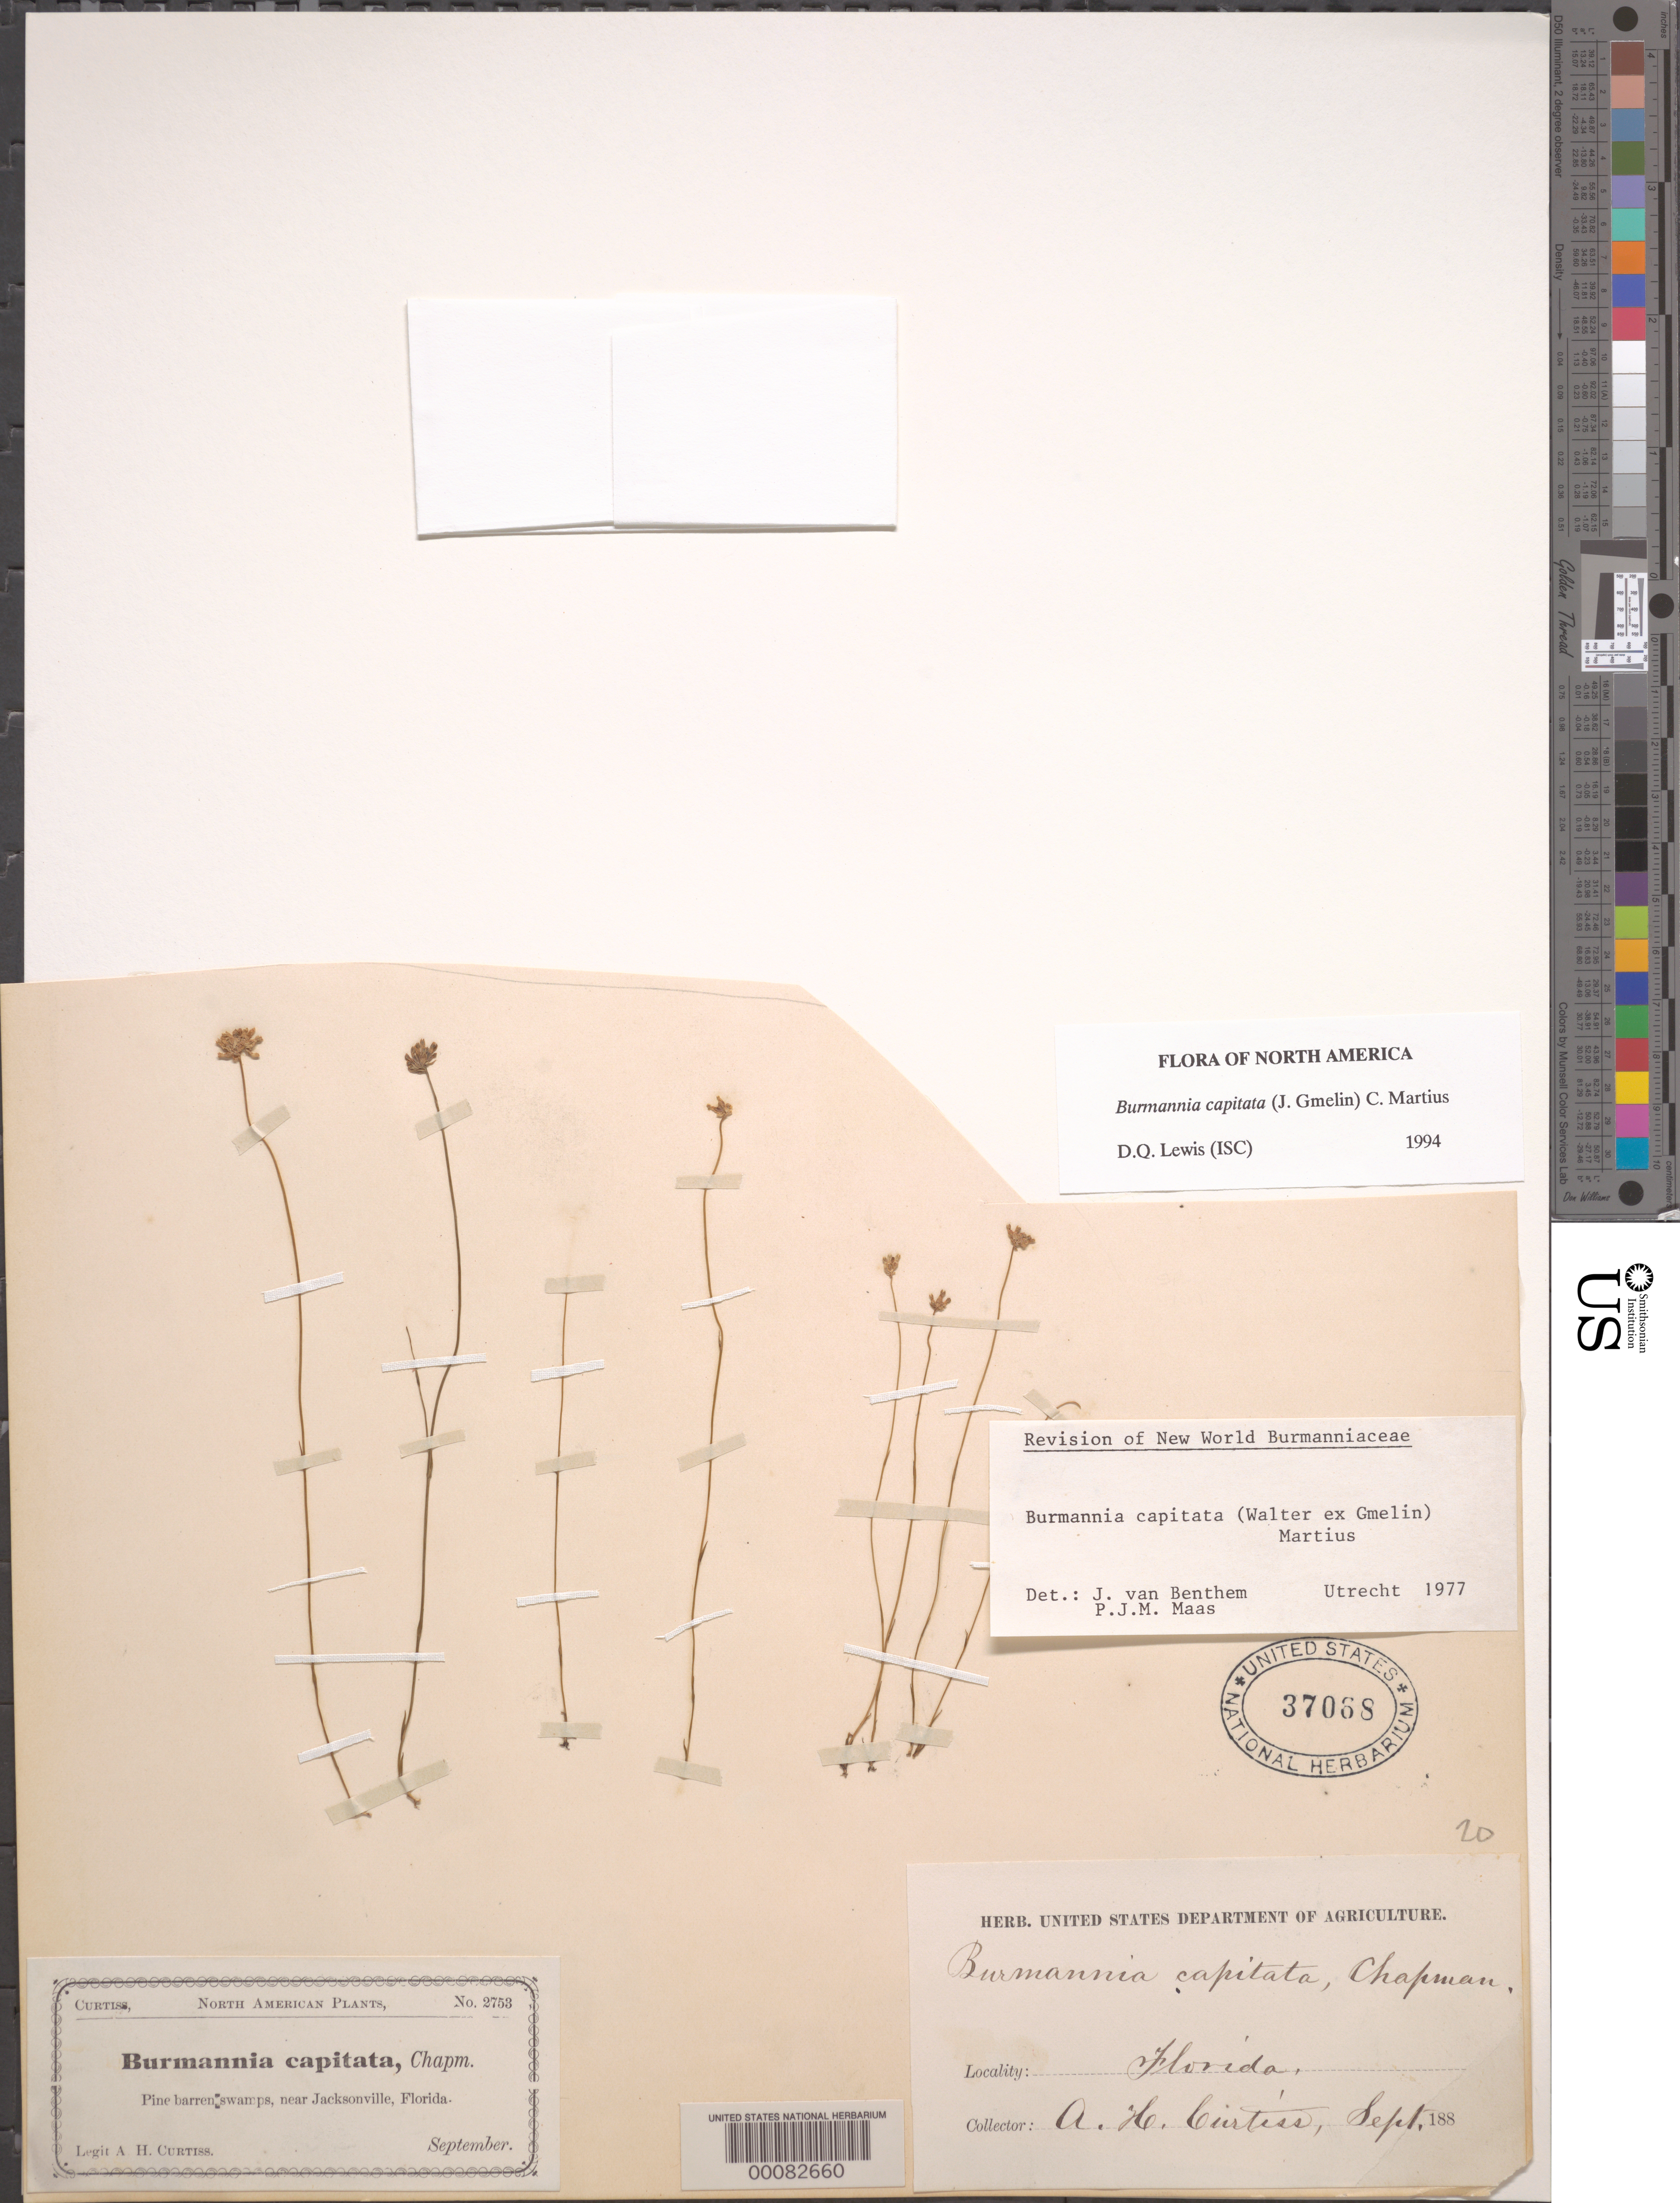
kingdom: Plantae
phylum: Tracheophyta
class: Liliopsida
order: Dioscoreales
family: Burmanniaceae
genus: Burmannia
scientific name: Burmannia capitata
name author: (Walter ex J.F. Gmel.) Mart.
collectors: A. H. Curtiss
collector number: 2753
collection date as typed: Sep 188-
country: United States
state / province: Florida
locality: Near jacksonville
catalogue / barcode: US 37068